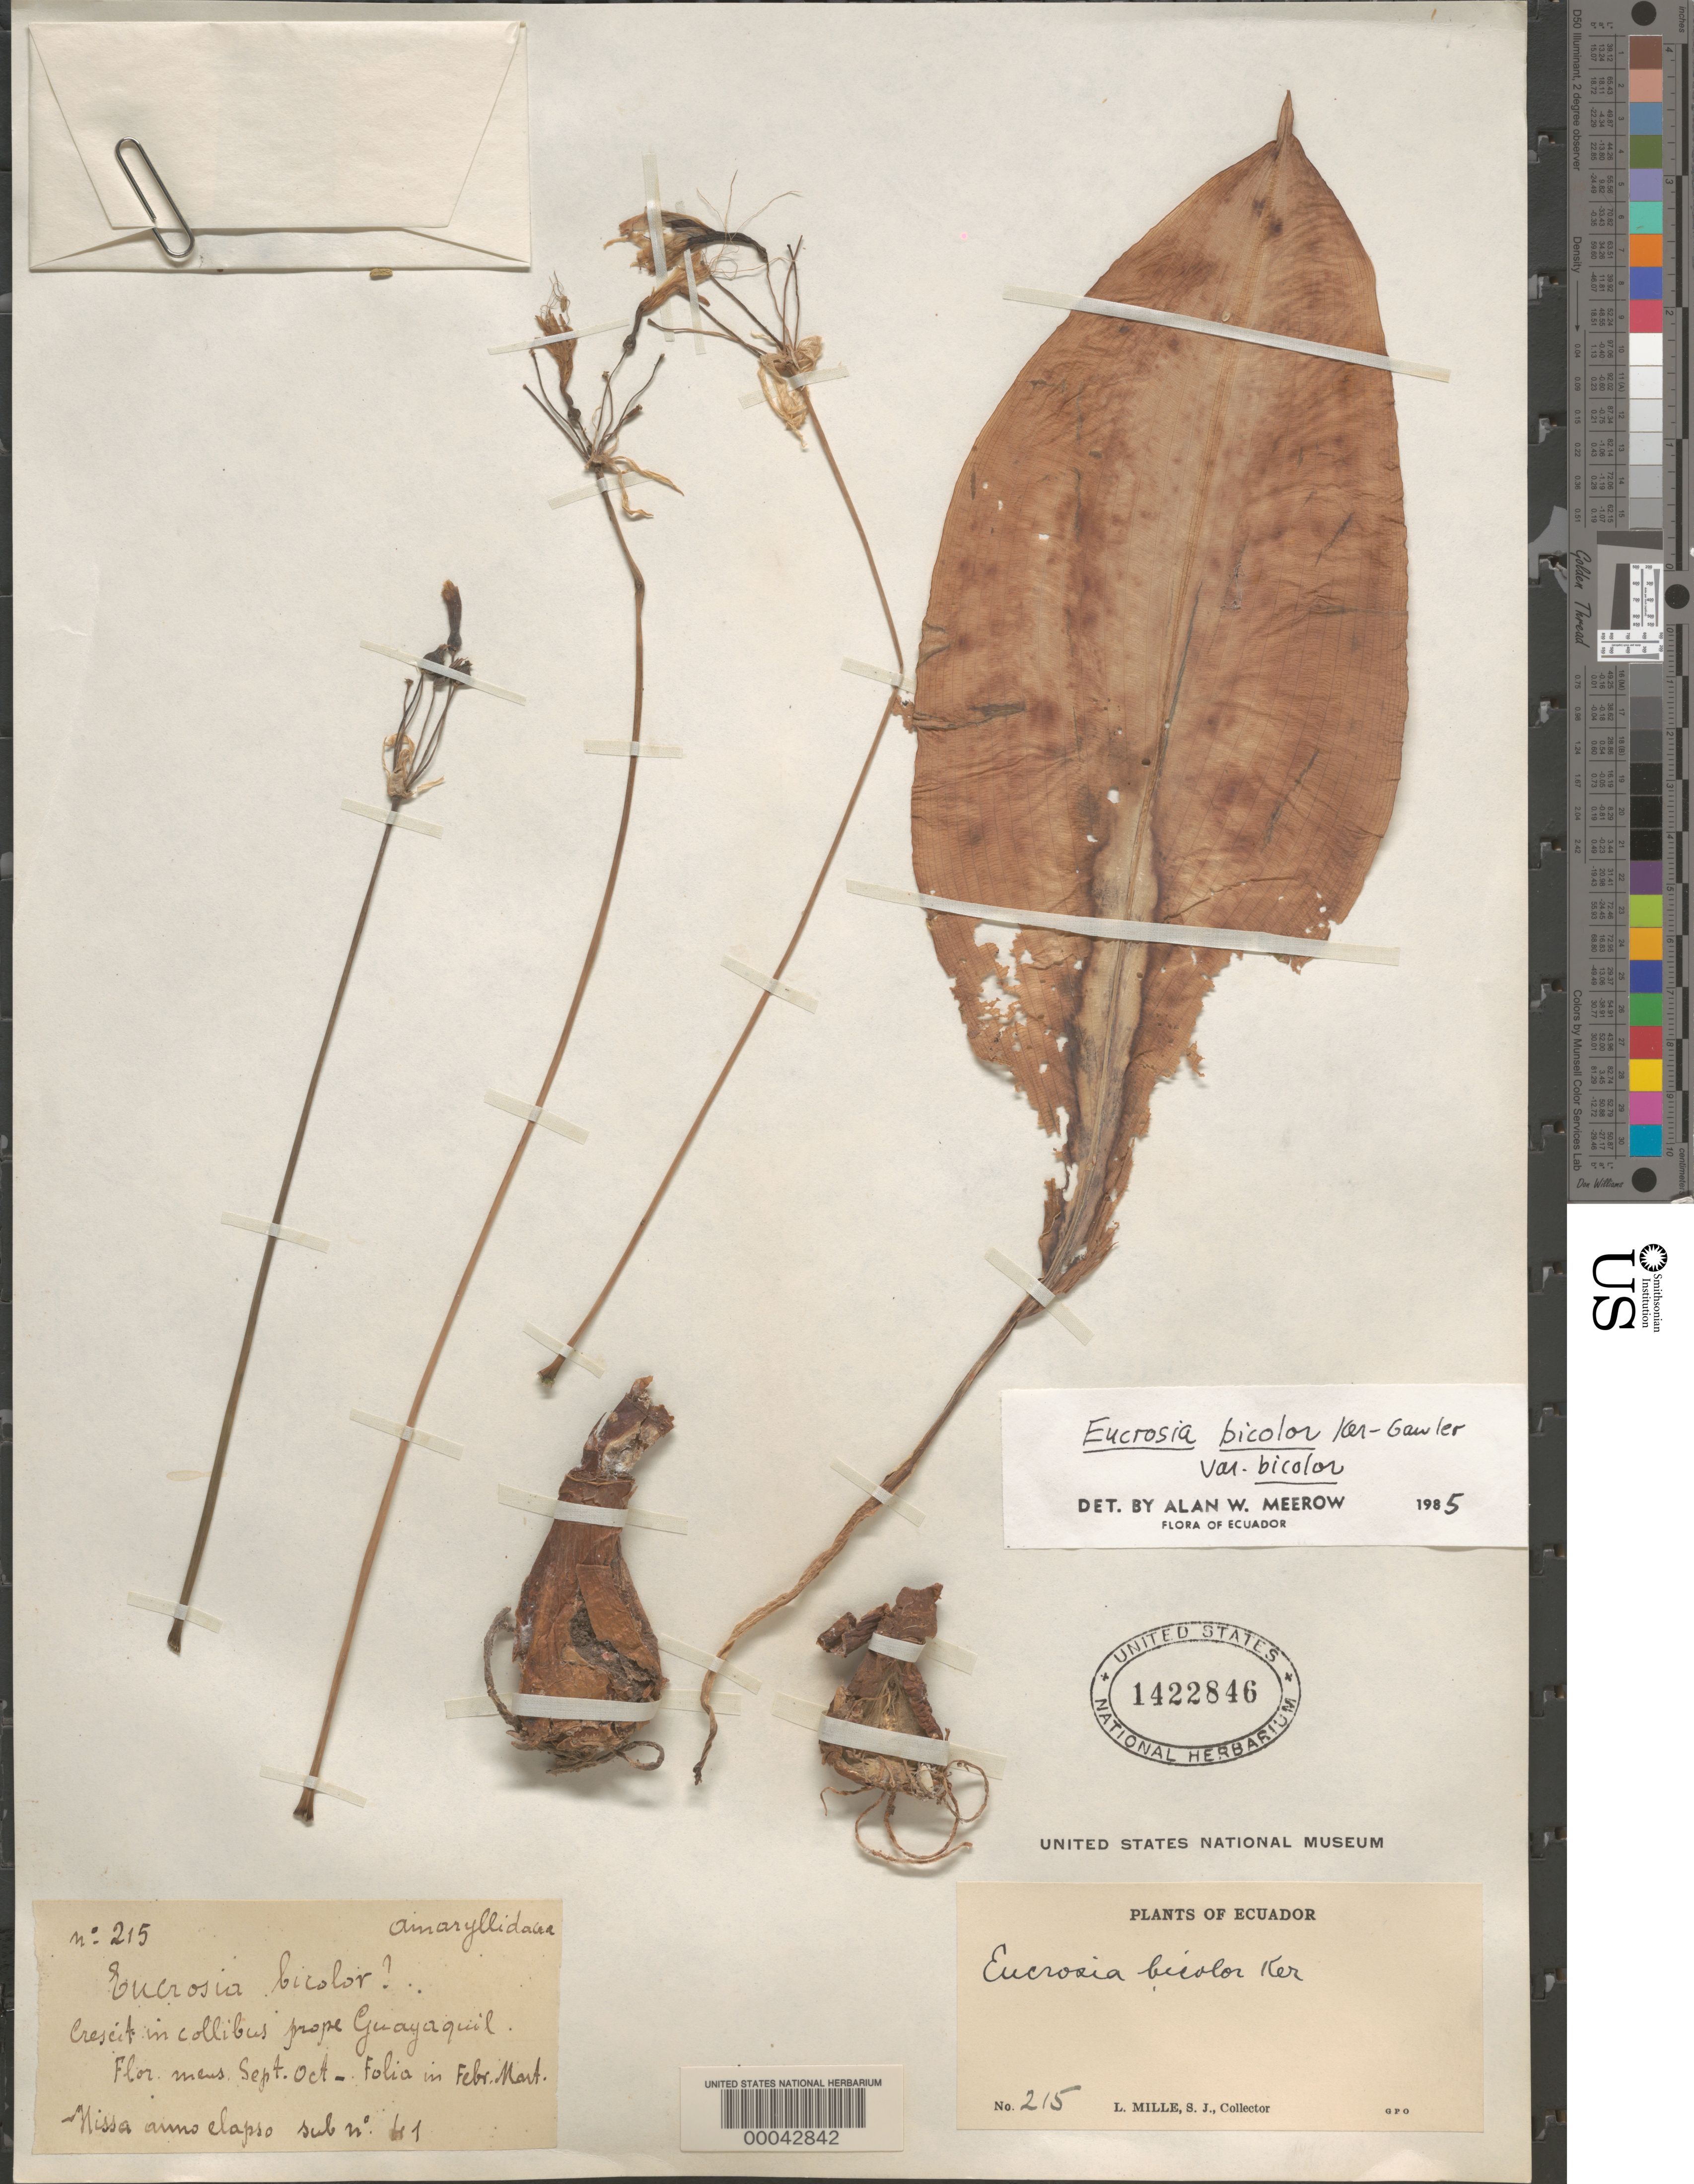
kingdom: Plantae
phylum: Tracheophyta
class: Liliopsida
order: Asparagales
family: Amaryllidaceae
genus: Eucrosia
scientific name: Eucrosia bicolor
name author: Ker Gawl.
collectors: L. Mille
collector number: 215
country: Ecuador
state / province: Guayas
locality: Guayaquil, Haciendo Bonchna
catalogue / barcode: US 1422846